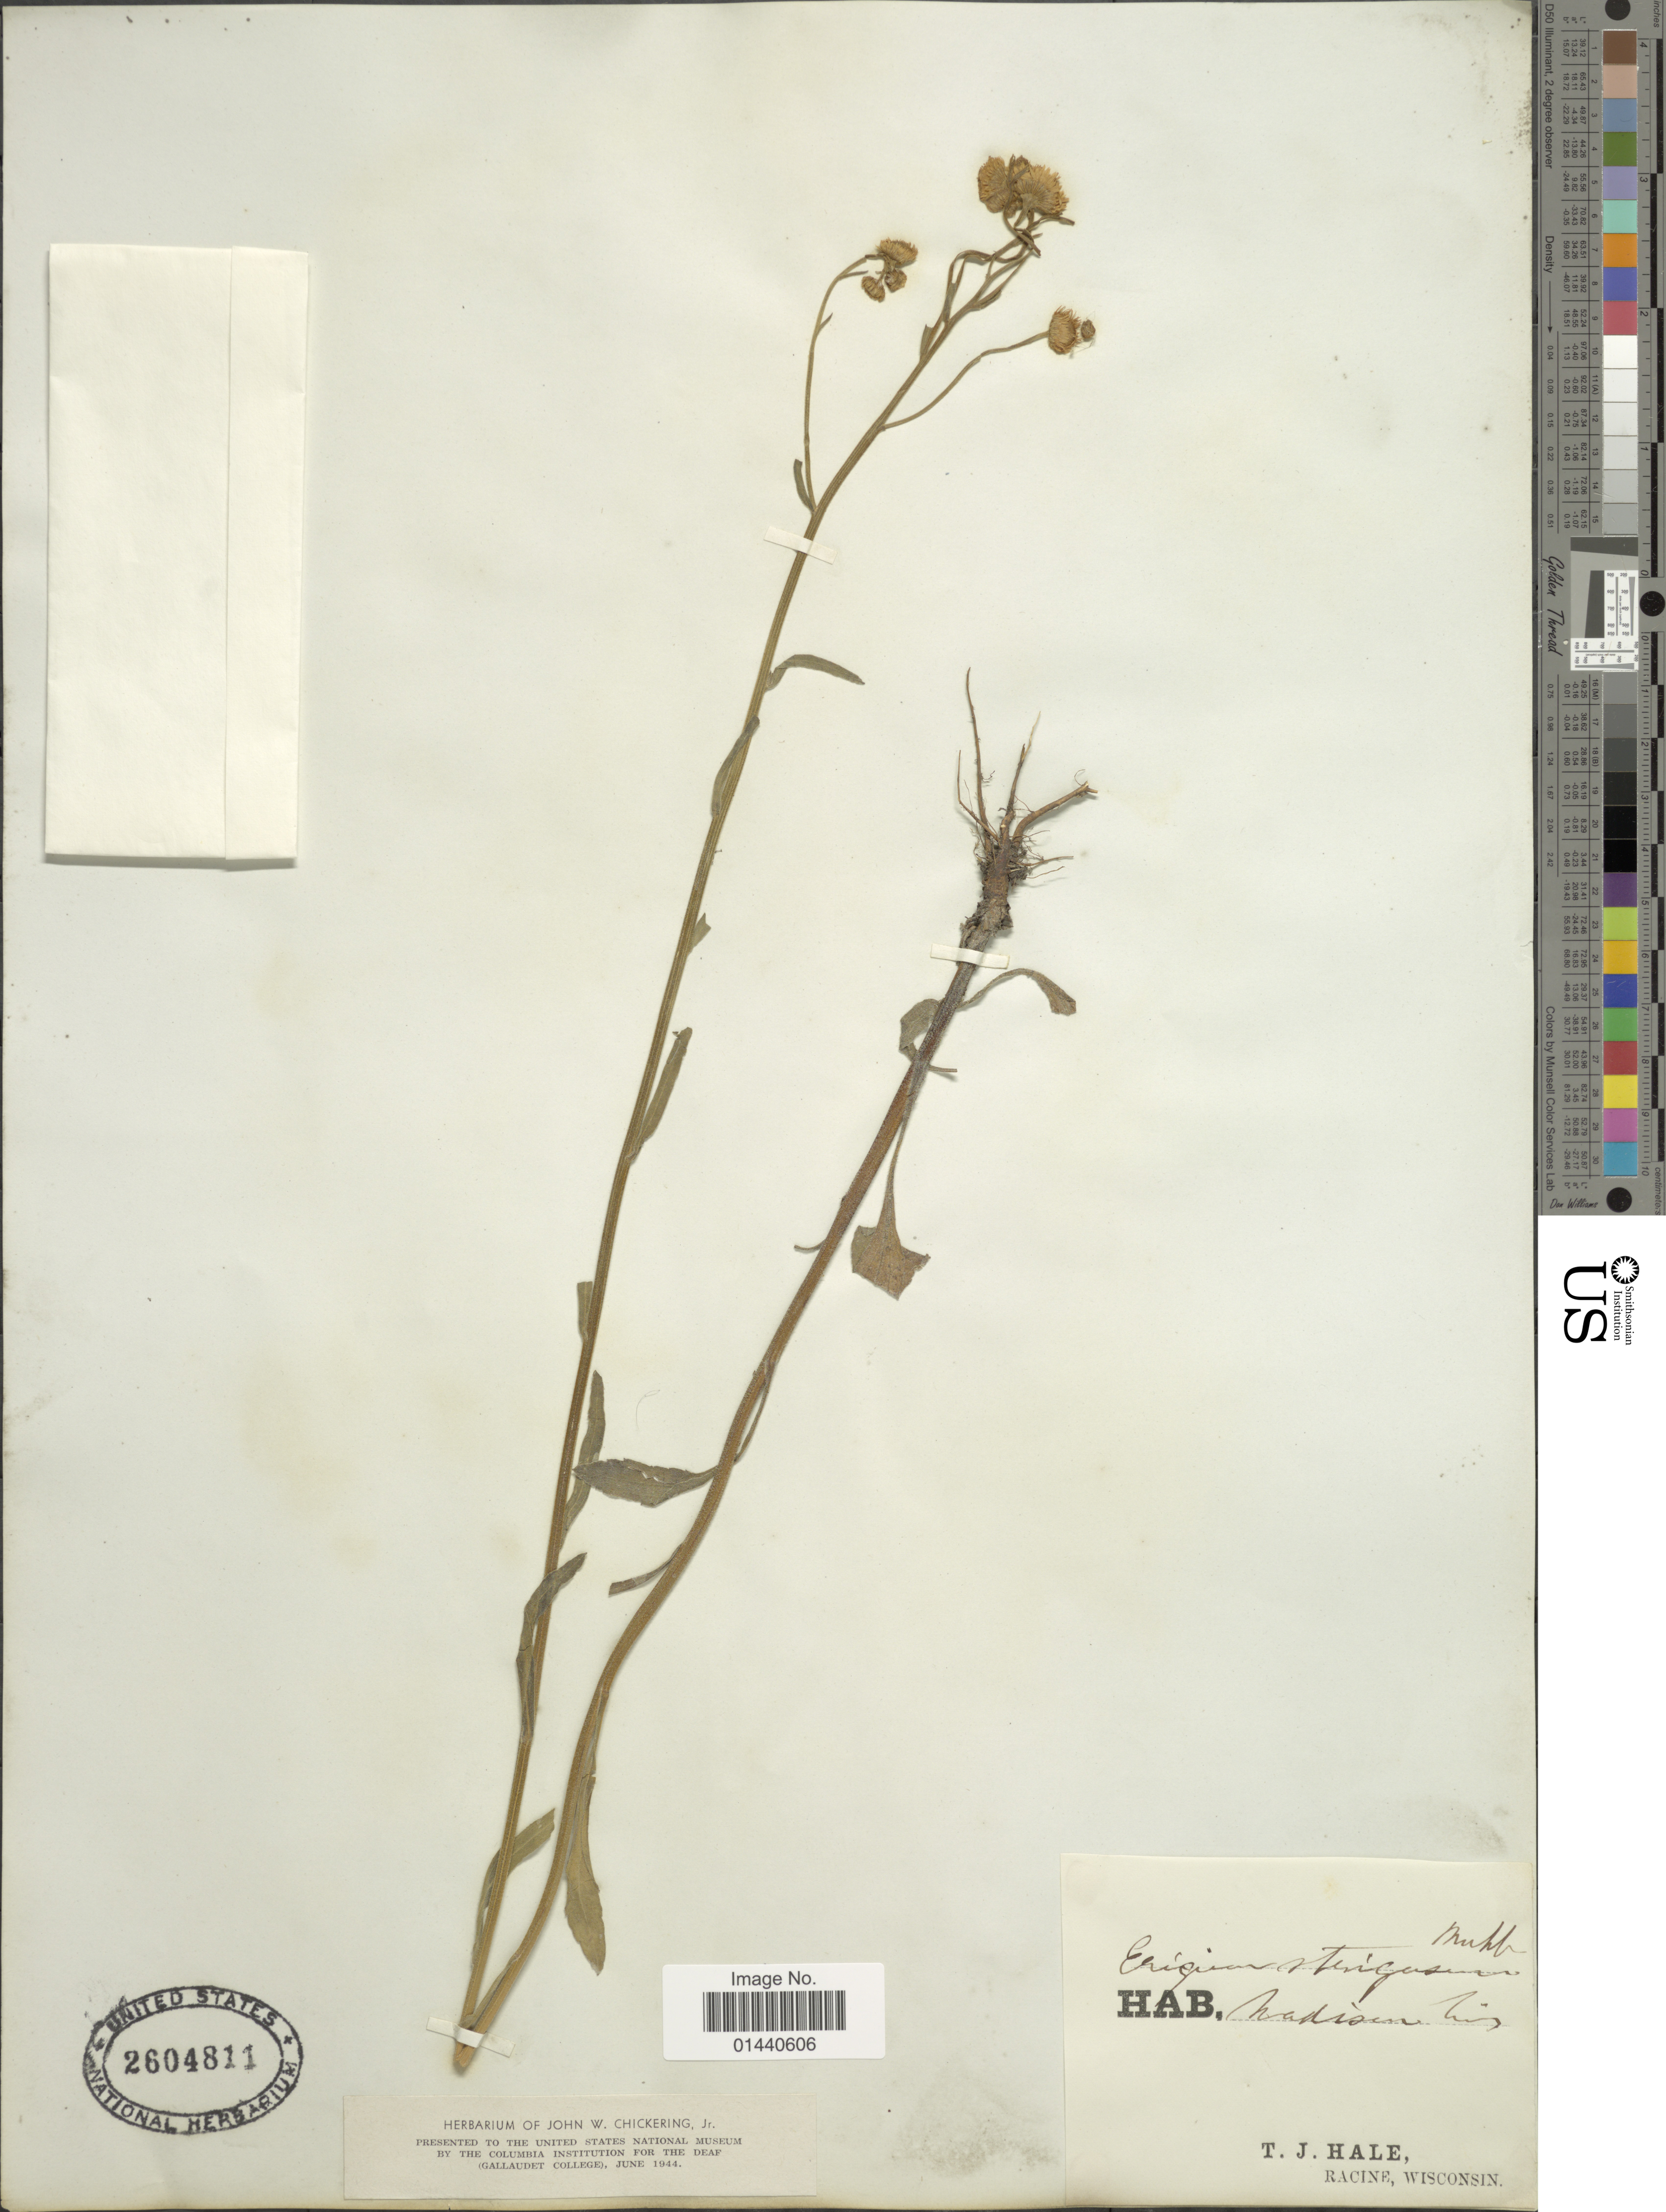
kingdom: Plantae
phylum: Tracheophyta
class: Magnoliopsida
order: Asterales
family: Asteraceae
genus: Erigeron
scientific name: Erigeron strigosus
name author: Muhl. ex Willd.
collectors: T. Hale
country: United States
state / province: Wisconsin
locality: Madison Wis.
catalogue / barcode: US 2604811